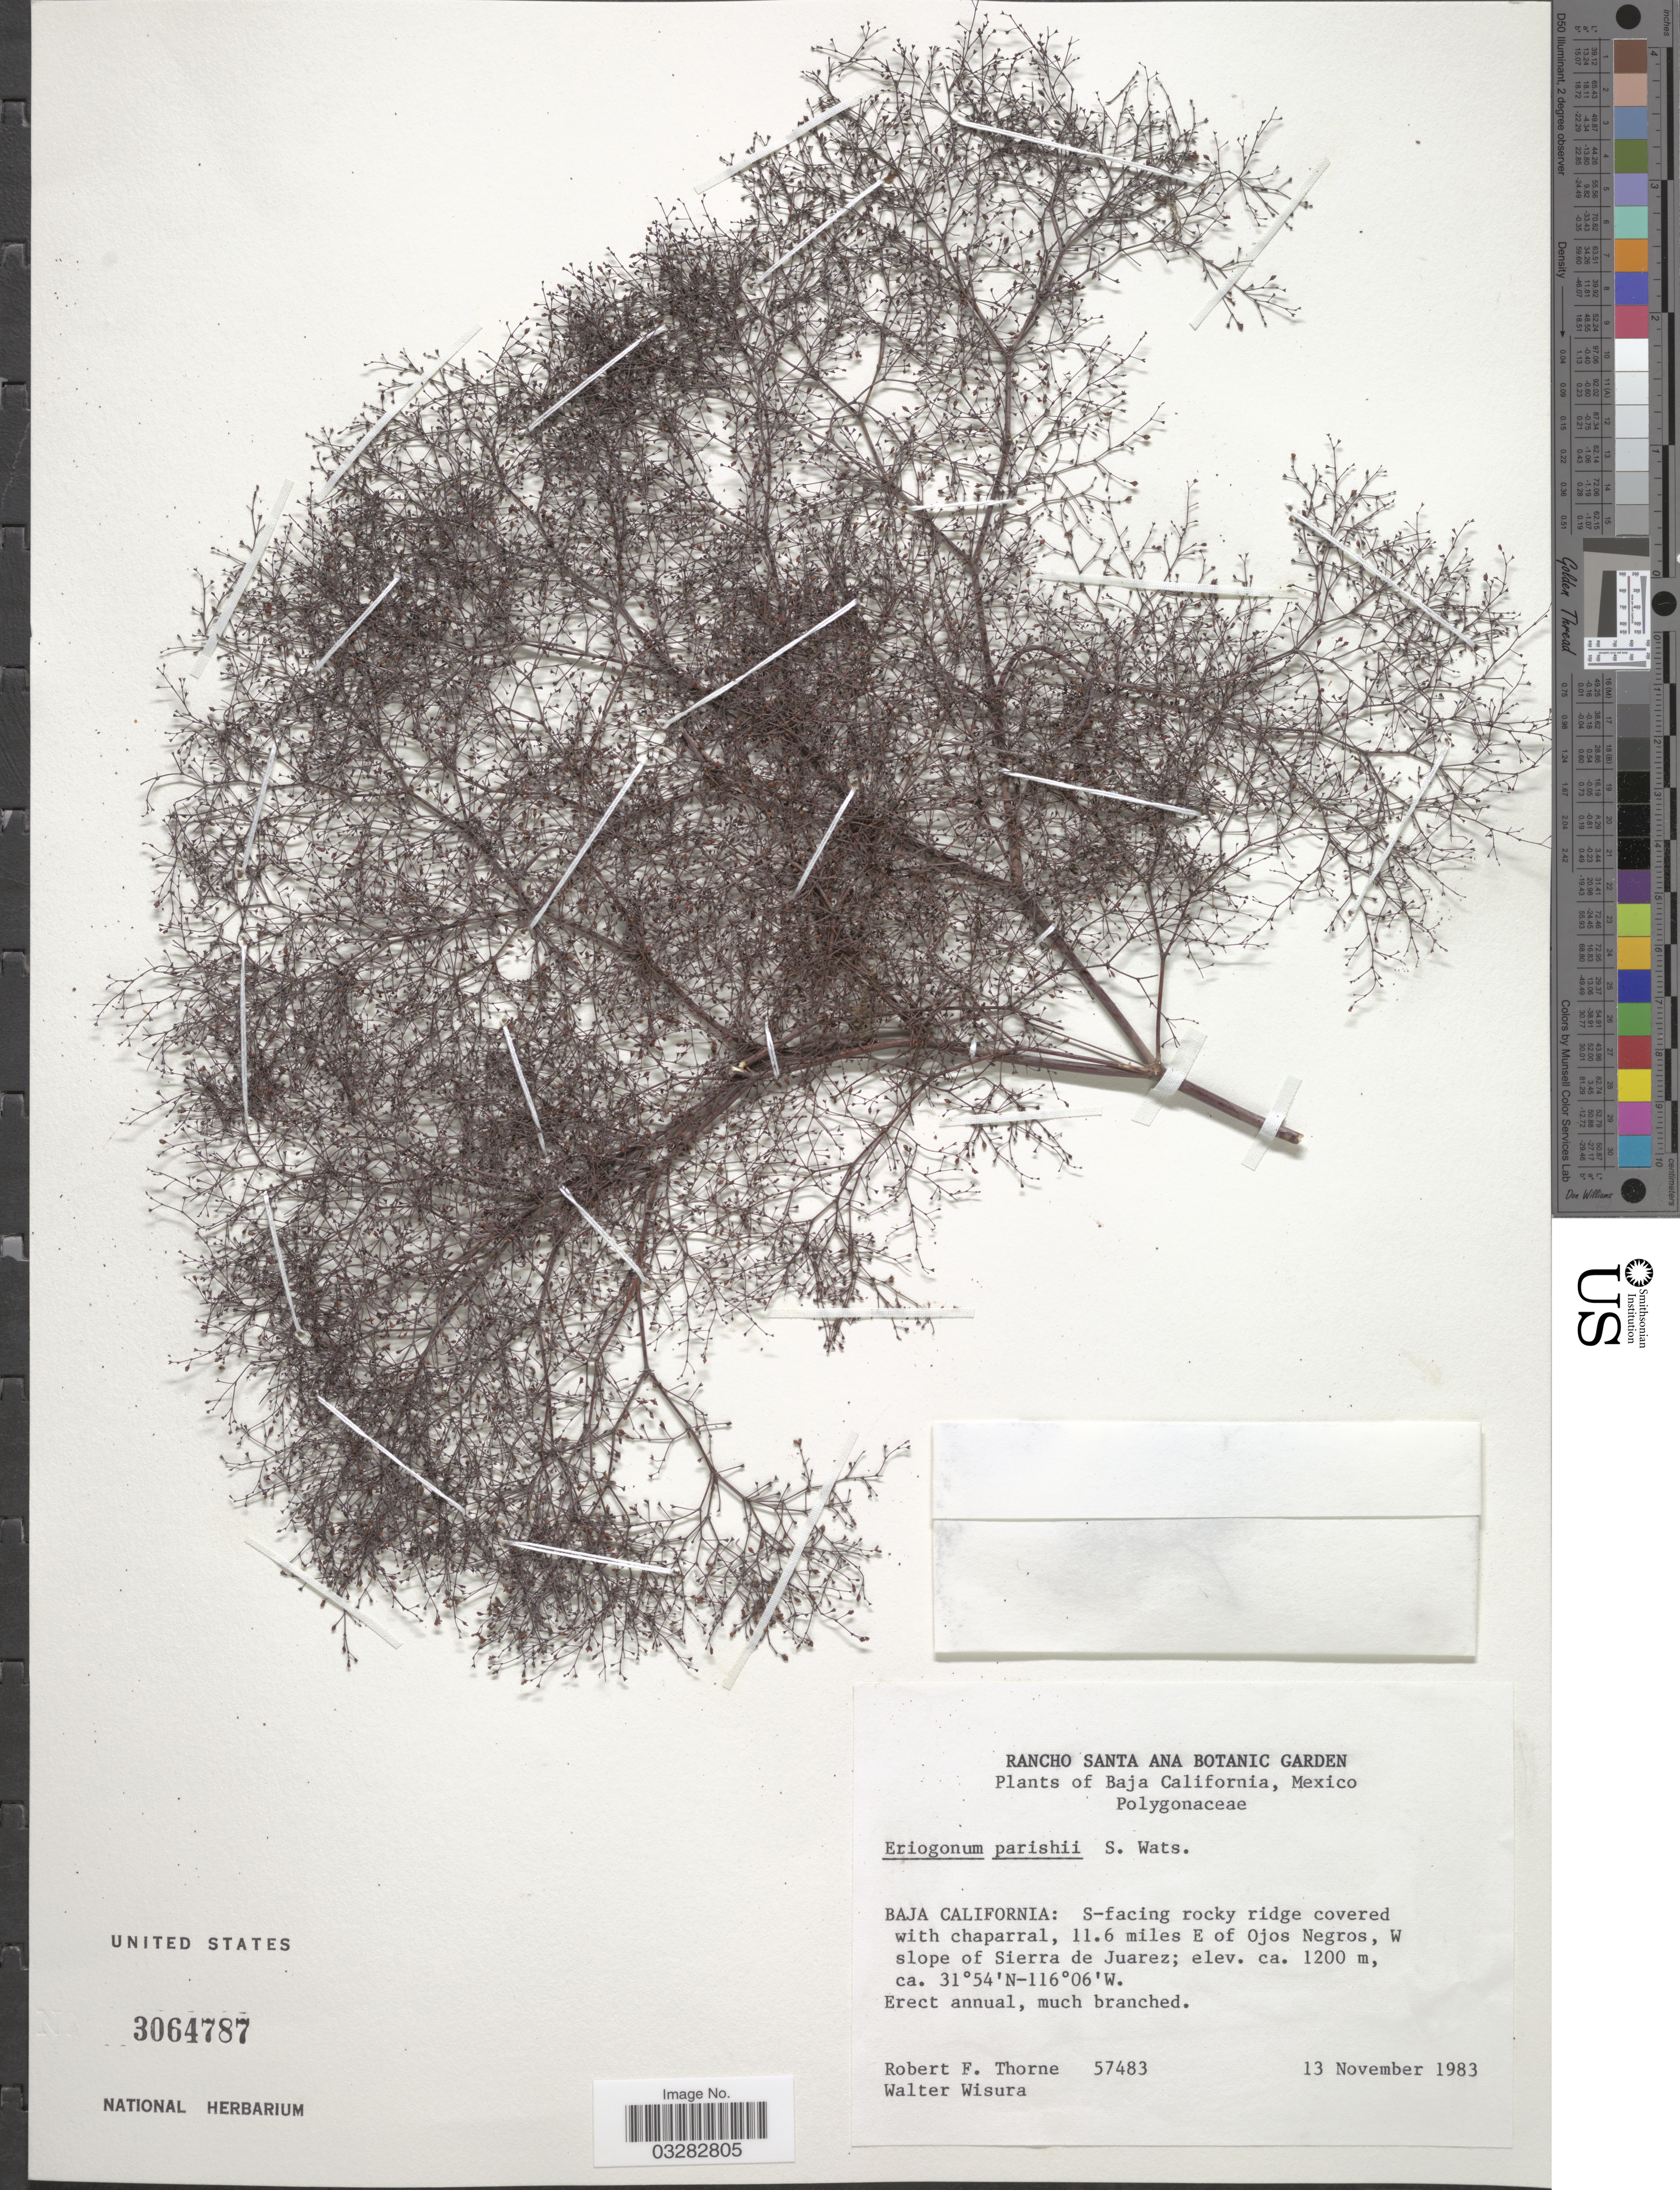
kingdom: Plantae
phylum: Tracheophyta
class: Magnoliopsida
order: Caryophyllales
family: Polygonaceae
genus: Eriogonum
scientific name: Eriogonum parishii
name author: S. Watson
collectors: R. F. Thorne & W. Wisura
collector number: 57483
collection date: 1983-11-13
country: Mexico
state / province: Baja California Norte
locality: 11.6 miles E of Ojos Negros, W slope of Sierra de Juarez.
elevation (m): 1200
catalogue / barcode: US 3064787